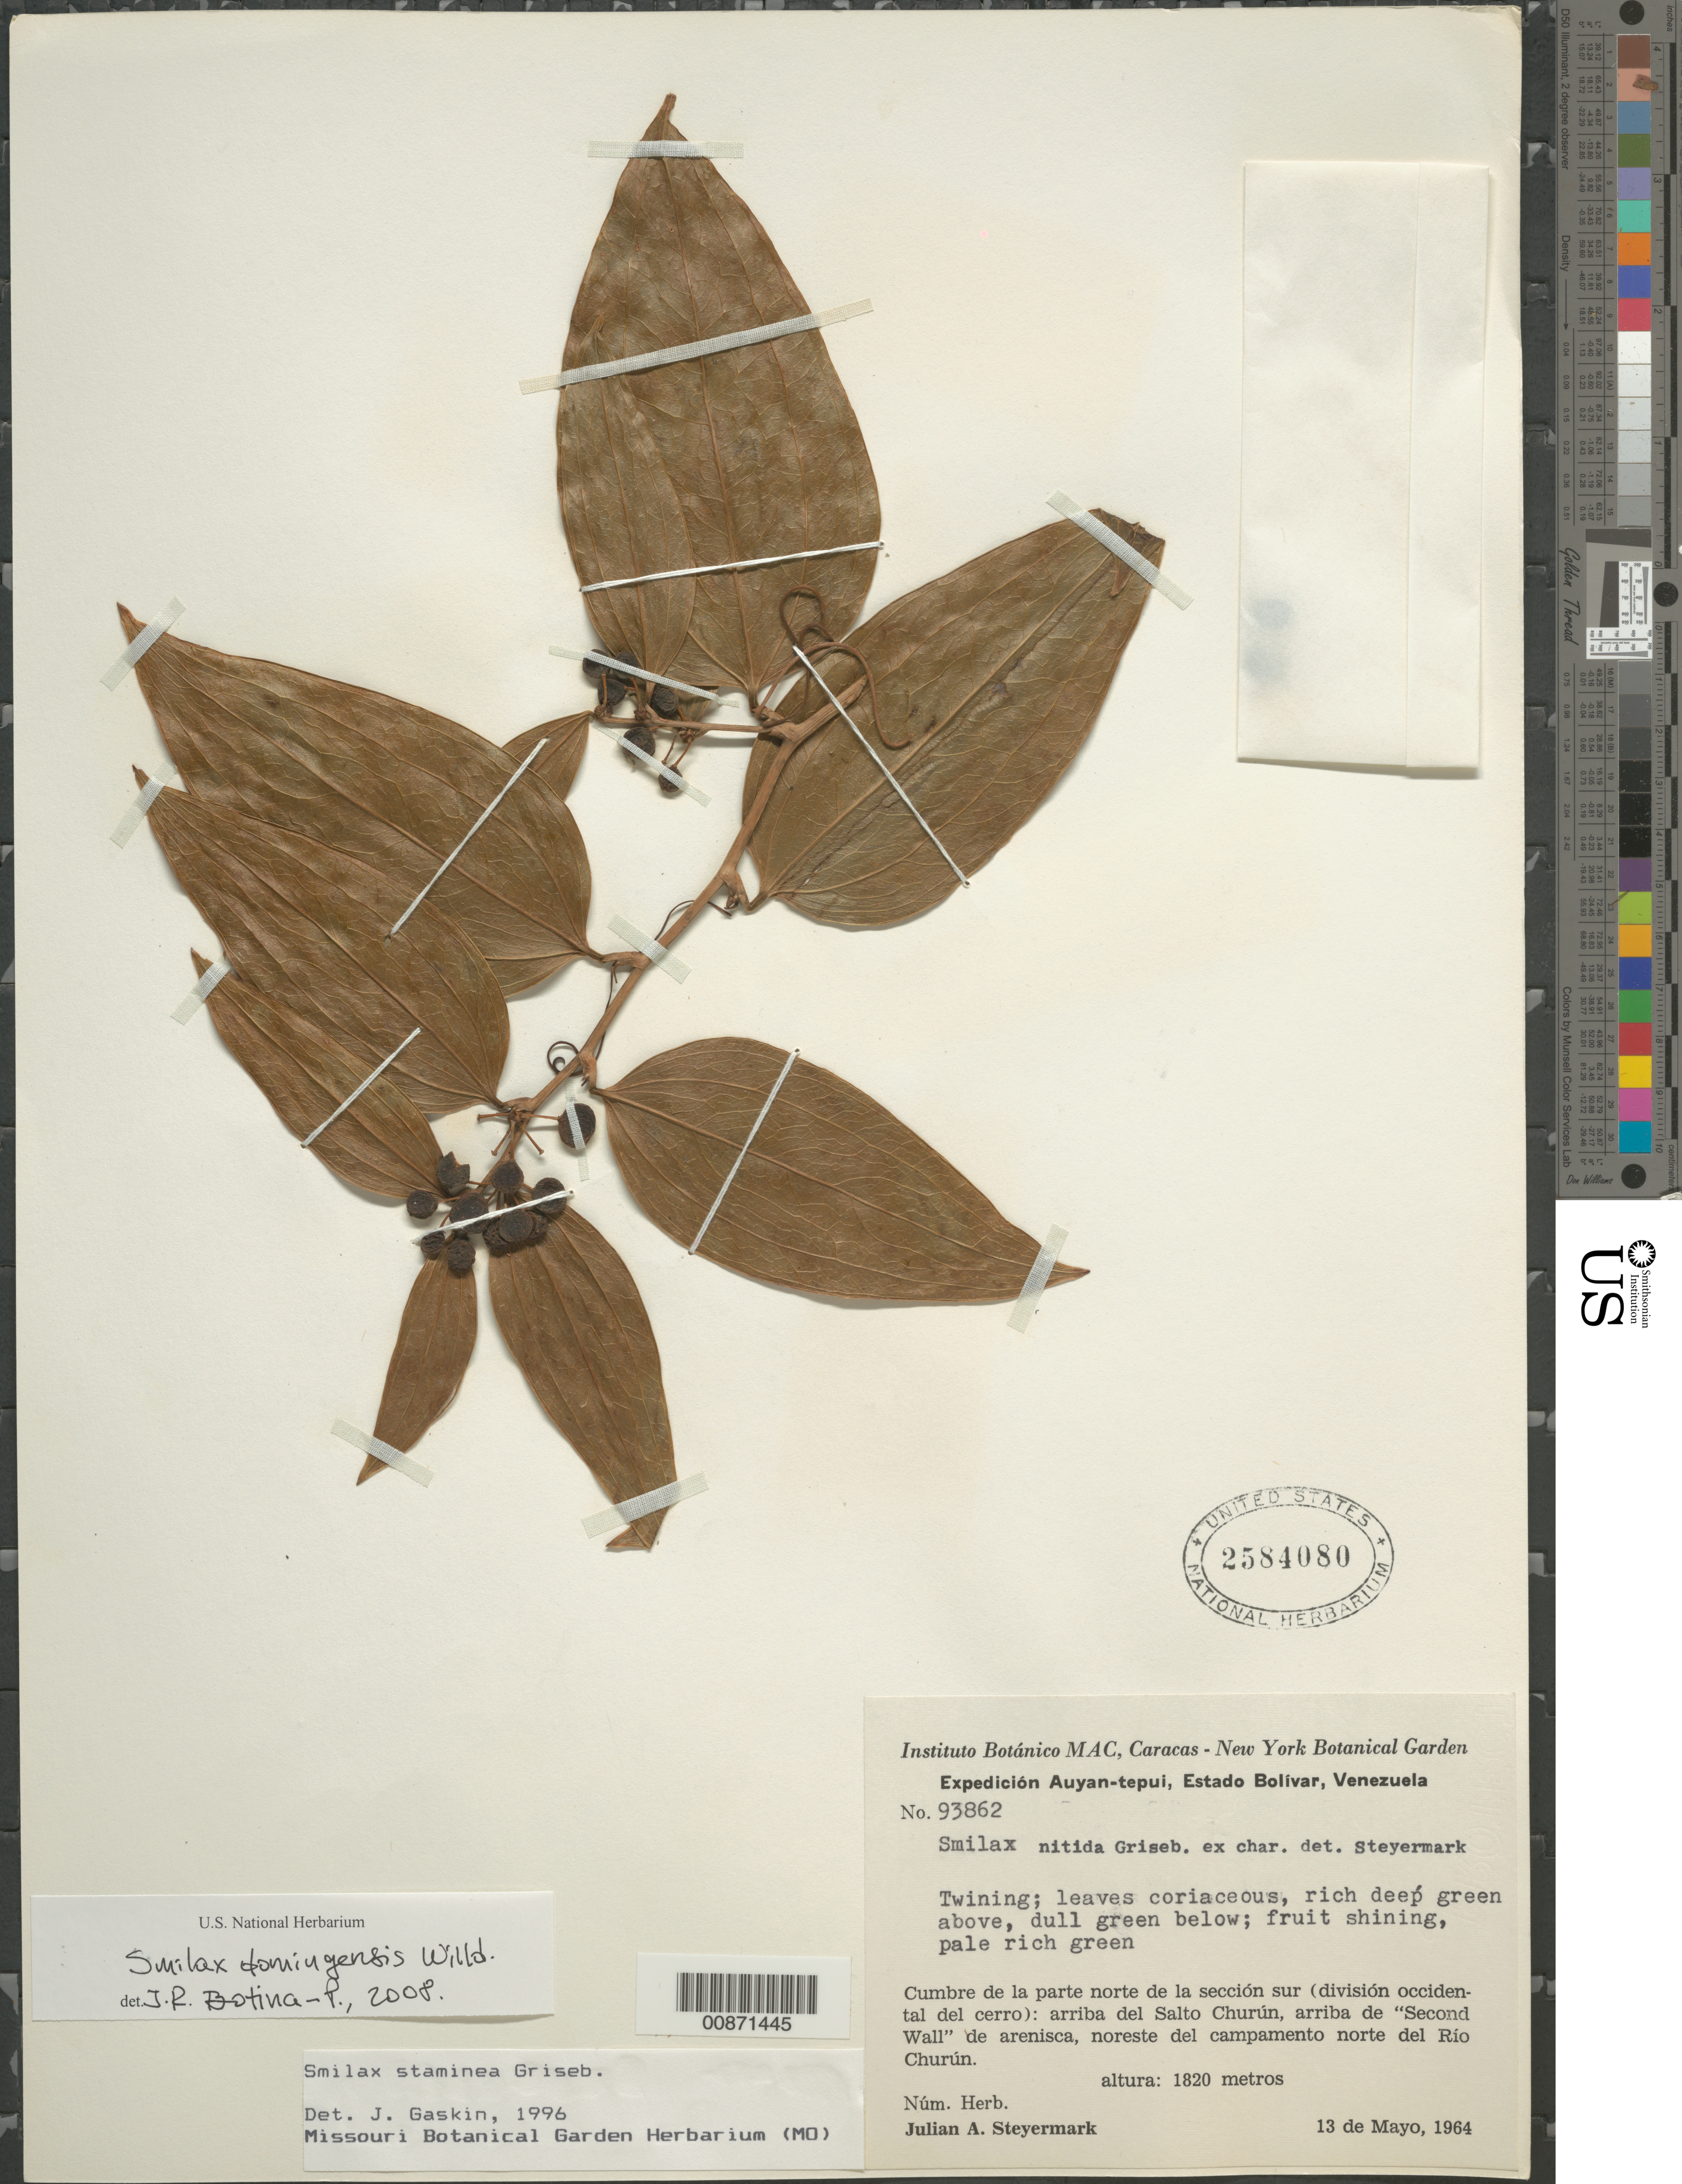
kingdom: Plantae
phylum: Tracheophyta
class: Liliopsida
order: Liliales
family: Smilacaceae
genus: Smilax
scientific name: Smilax domingensis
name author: Willd.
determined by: Botina-P., J. R.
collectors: J. Steyermark, G. C. K. Dunsterville & E. Dunsterville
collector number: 93862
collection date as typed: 13-May-64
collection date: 1964-05-13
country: Venezuela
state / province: Bolívar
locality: Auyan-tepuí, cumbre de la parte norte de la seccion sur (division occidental); Salto Churón, arriba de "Second Wall", NE del campamento N del Río Churún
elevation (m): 1820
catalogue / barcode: US 2584080